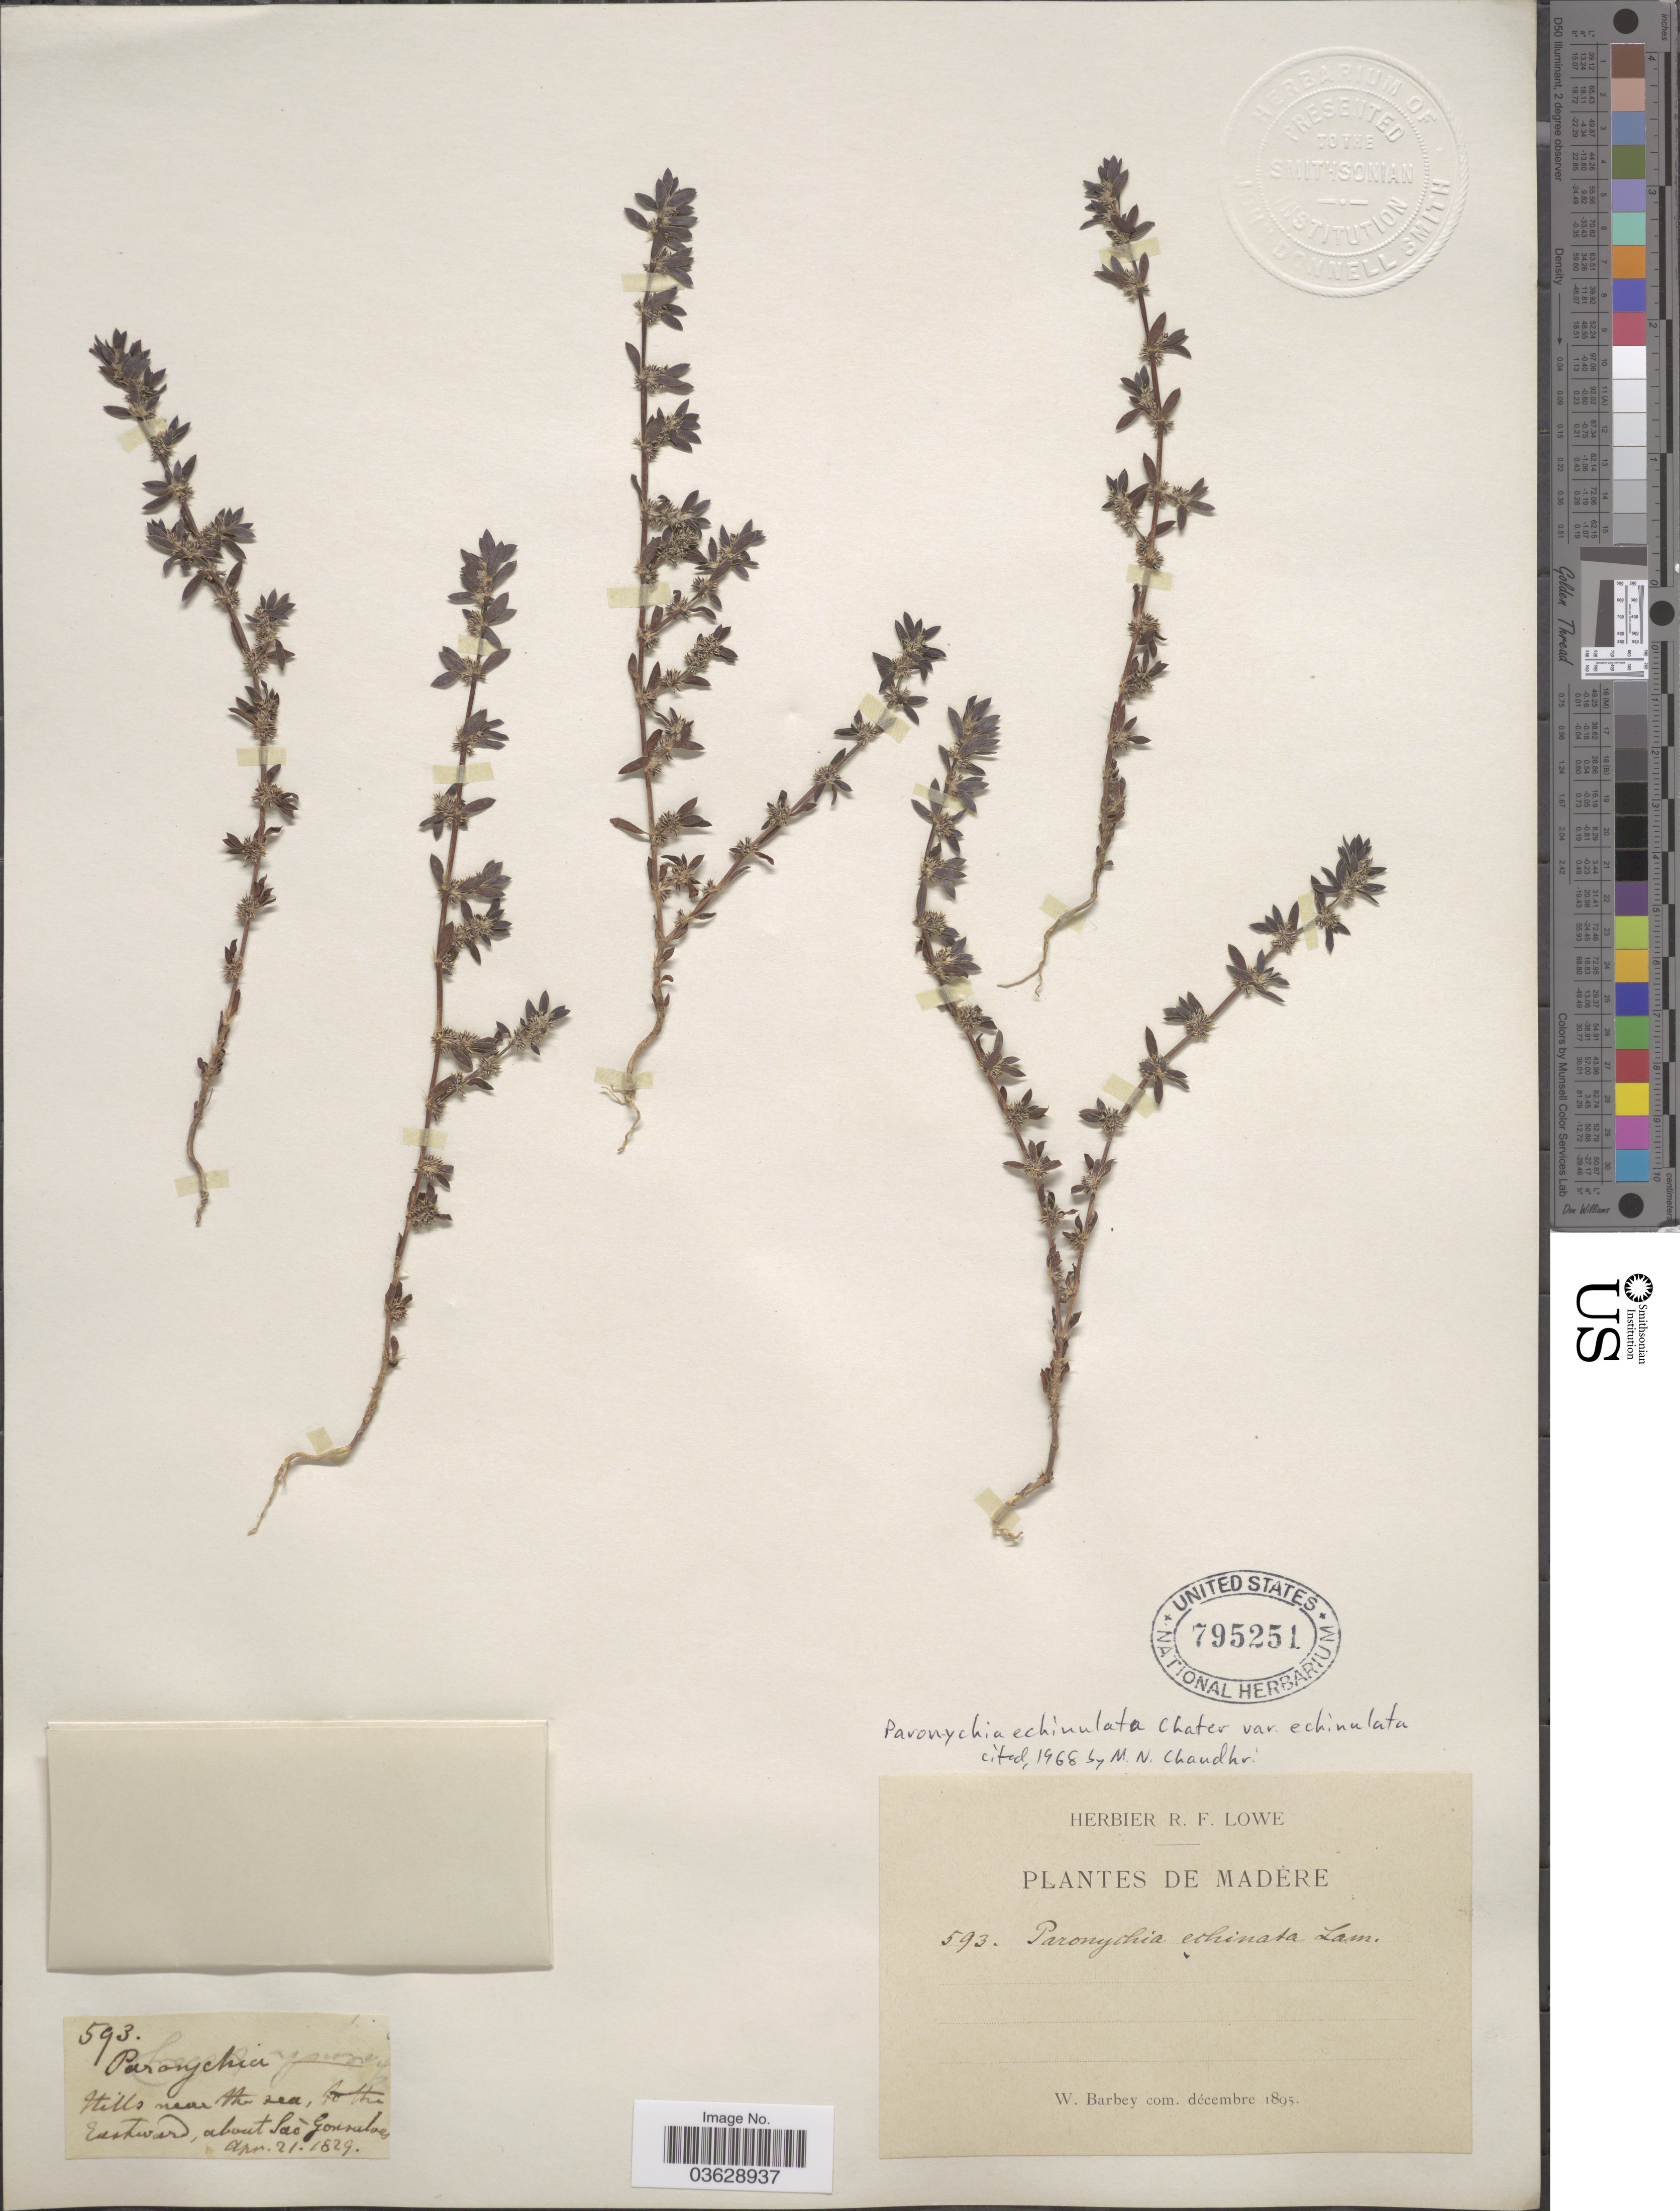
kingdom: Plantae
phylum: Tracheophyta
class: Magnoliopsida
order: Caryophyllales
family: Caryophyllaceae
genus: Paronychia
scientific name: Paronychia echinulata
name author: Chater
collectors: W. Barbey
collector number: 593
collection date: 1829-04-21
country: Portugal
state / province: Madeira (Aut. Reg.)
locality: Hills near the sea, to the Eastward, about Saò Gonsaloes [interpreted]. Madère.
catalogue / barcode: US 795251